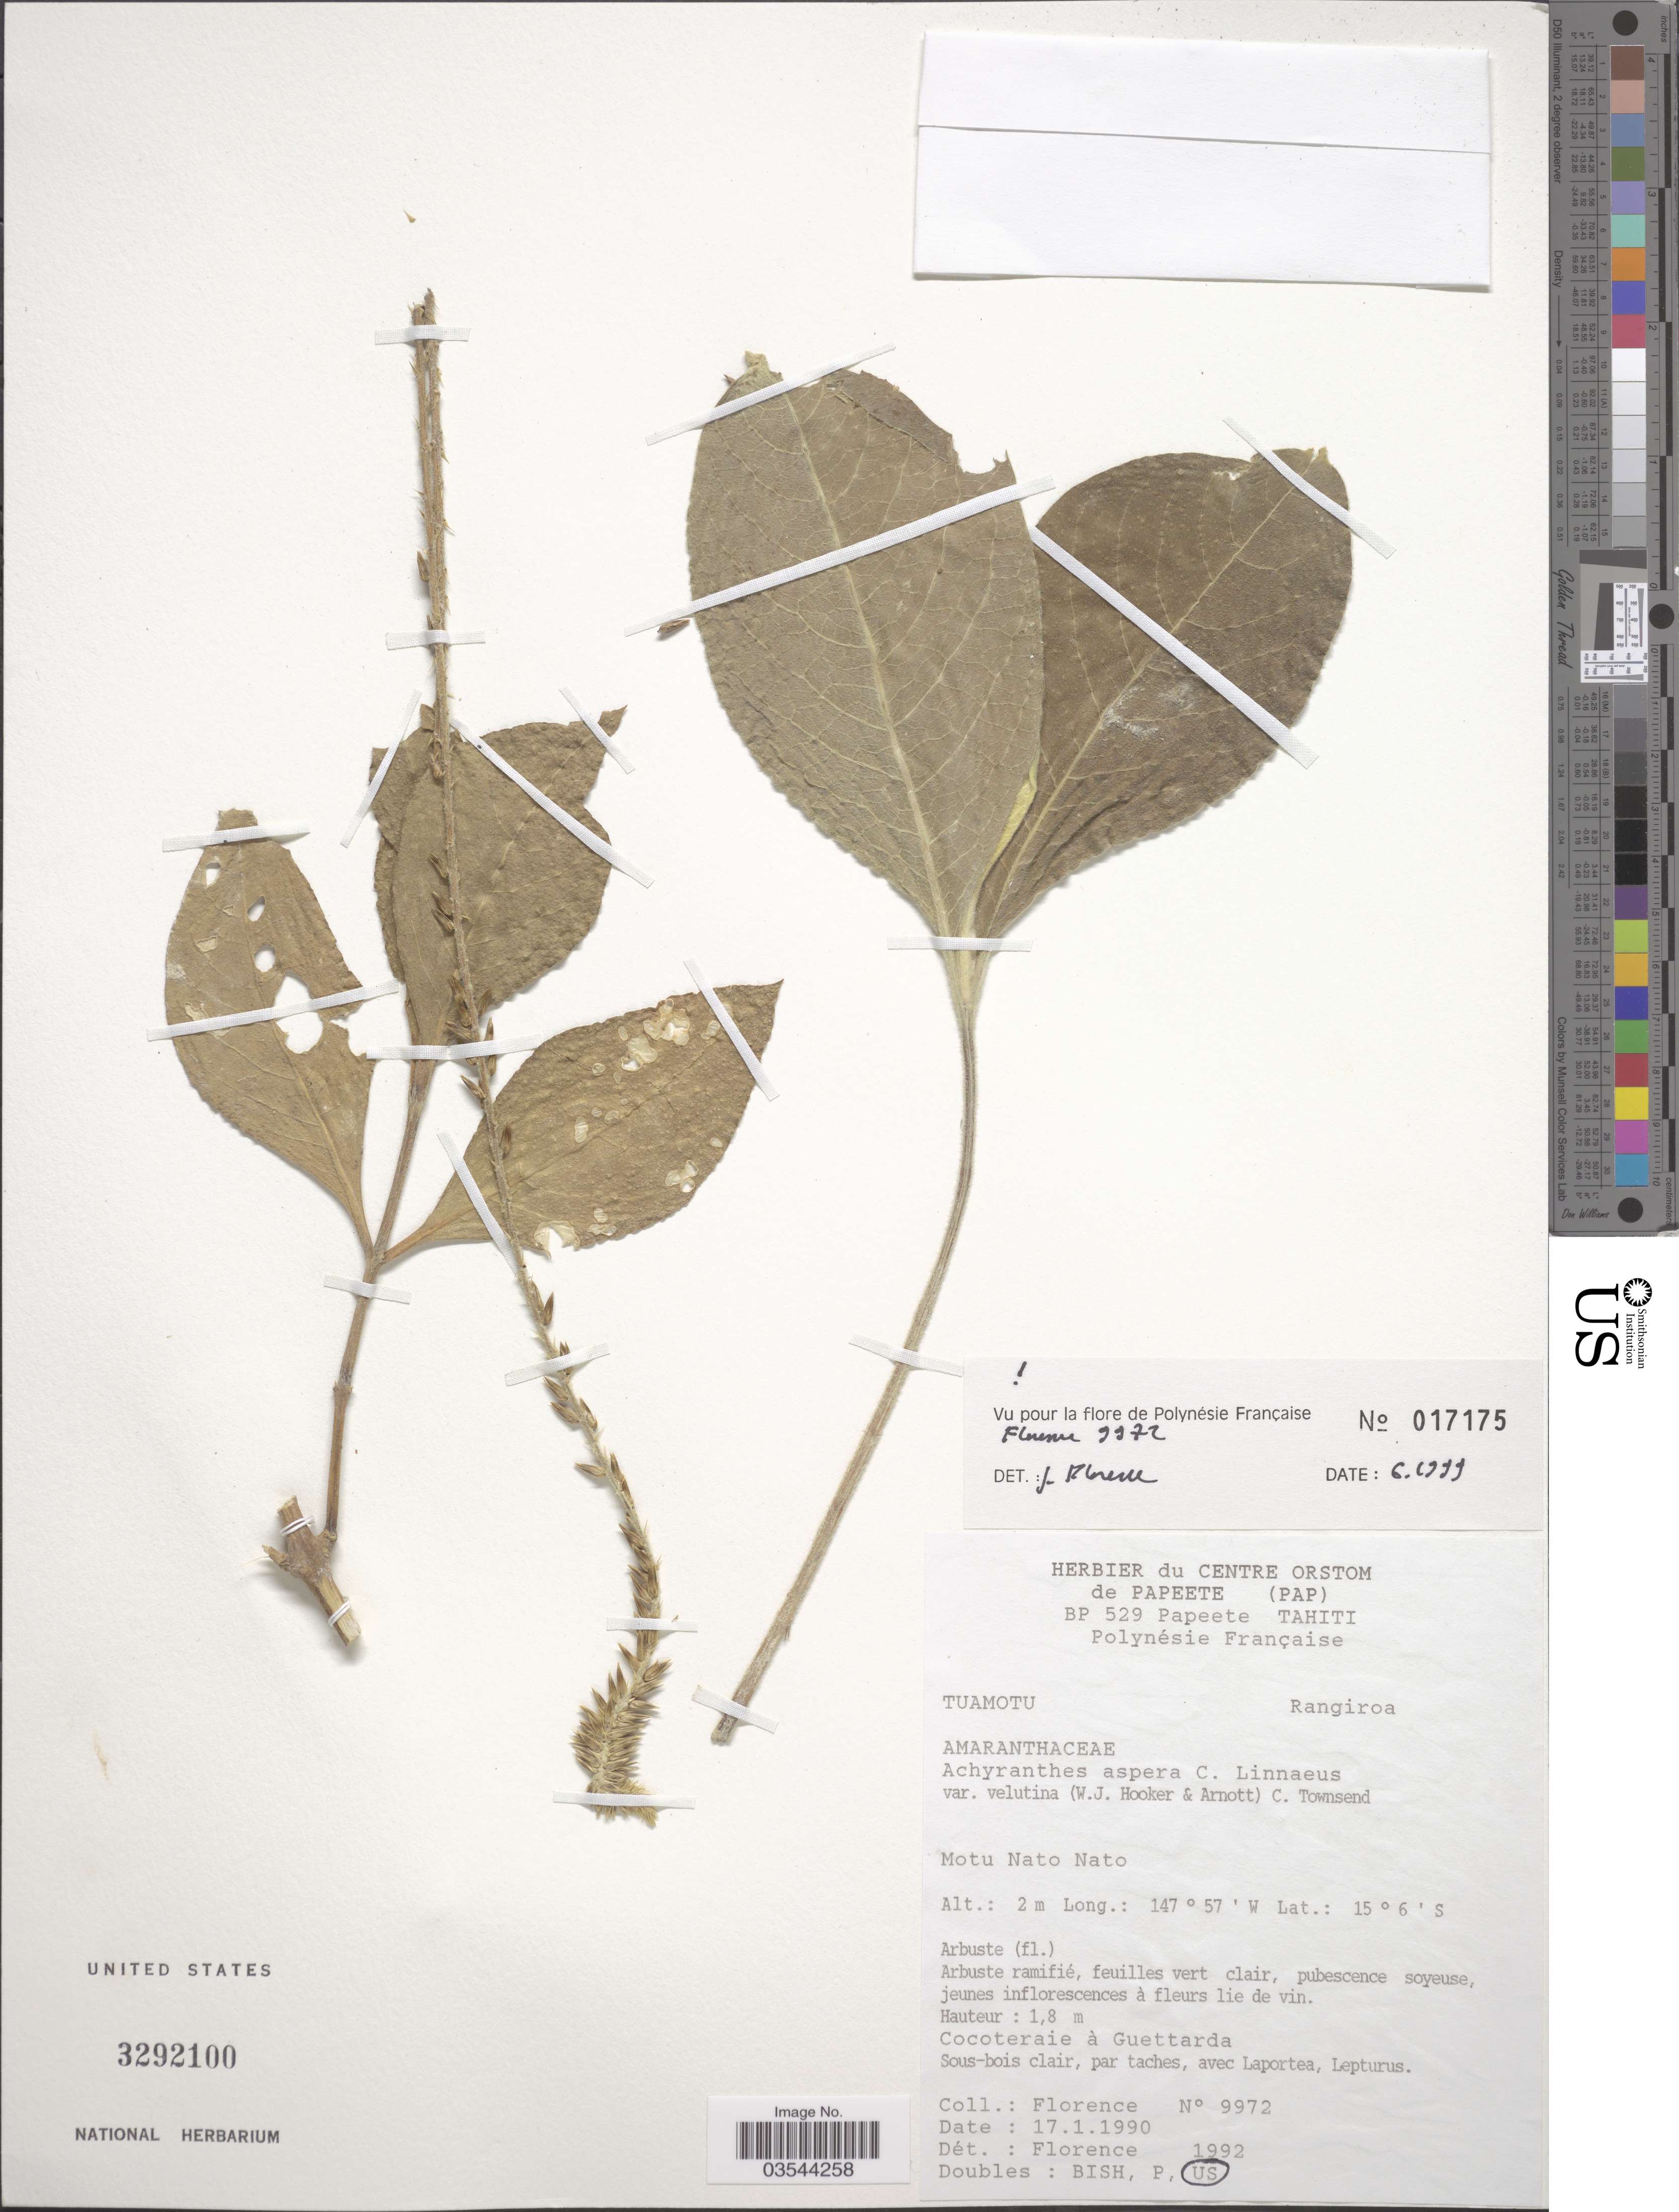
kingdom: Plantae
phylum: Tracheophyta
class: Magnoliopsida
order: Caryophyllales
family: Amaranthaceae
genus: Achyranthes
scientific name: Achyranthes aspera var. velutina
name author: (Hook. & Arn.) C. C. Towns.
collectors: -. Florence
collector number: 9972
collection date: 1990-01-17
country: French Polynesia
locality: Tuamotu Rangiroa. Motu Nato Nato.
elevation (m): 2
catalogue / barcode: US 3292100